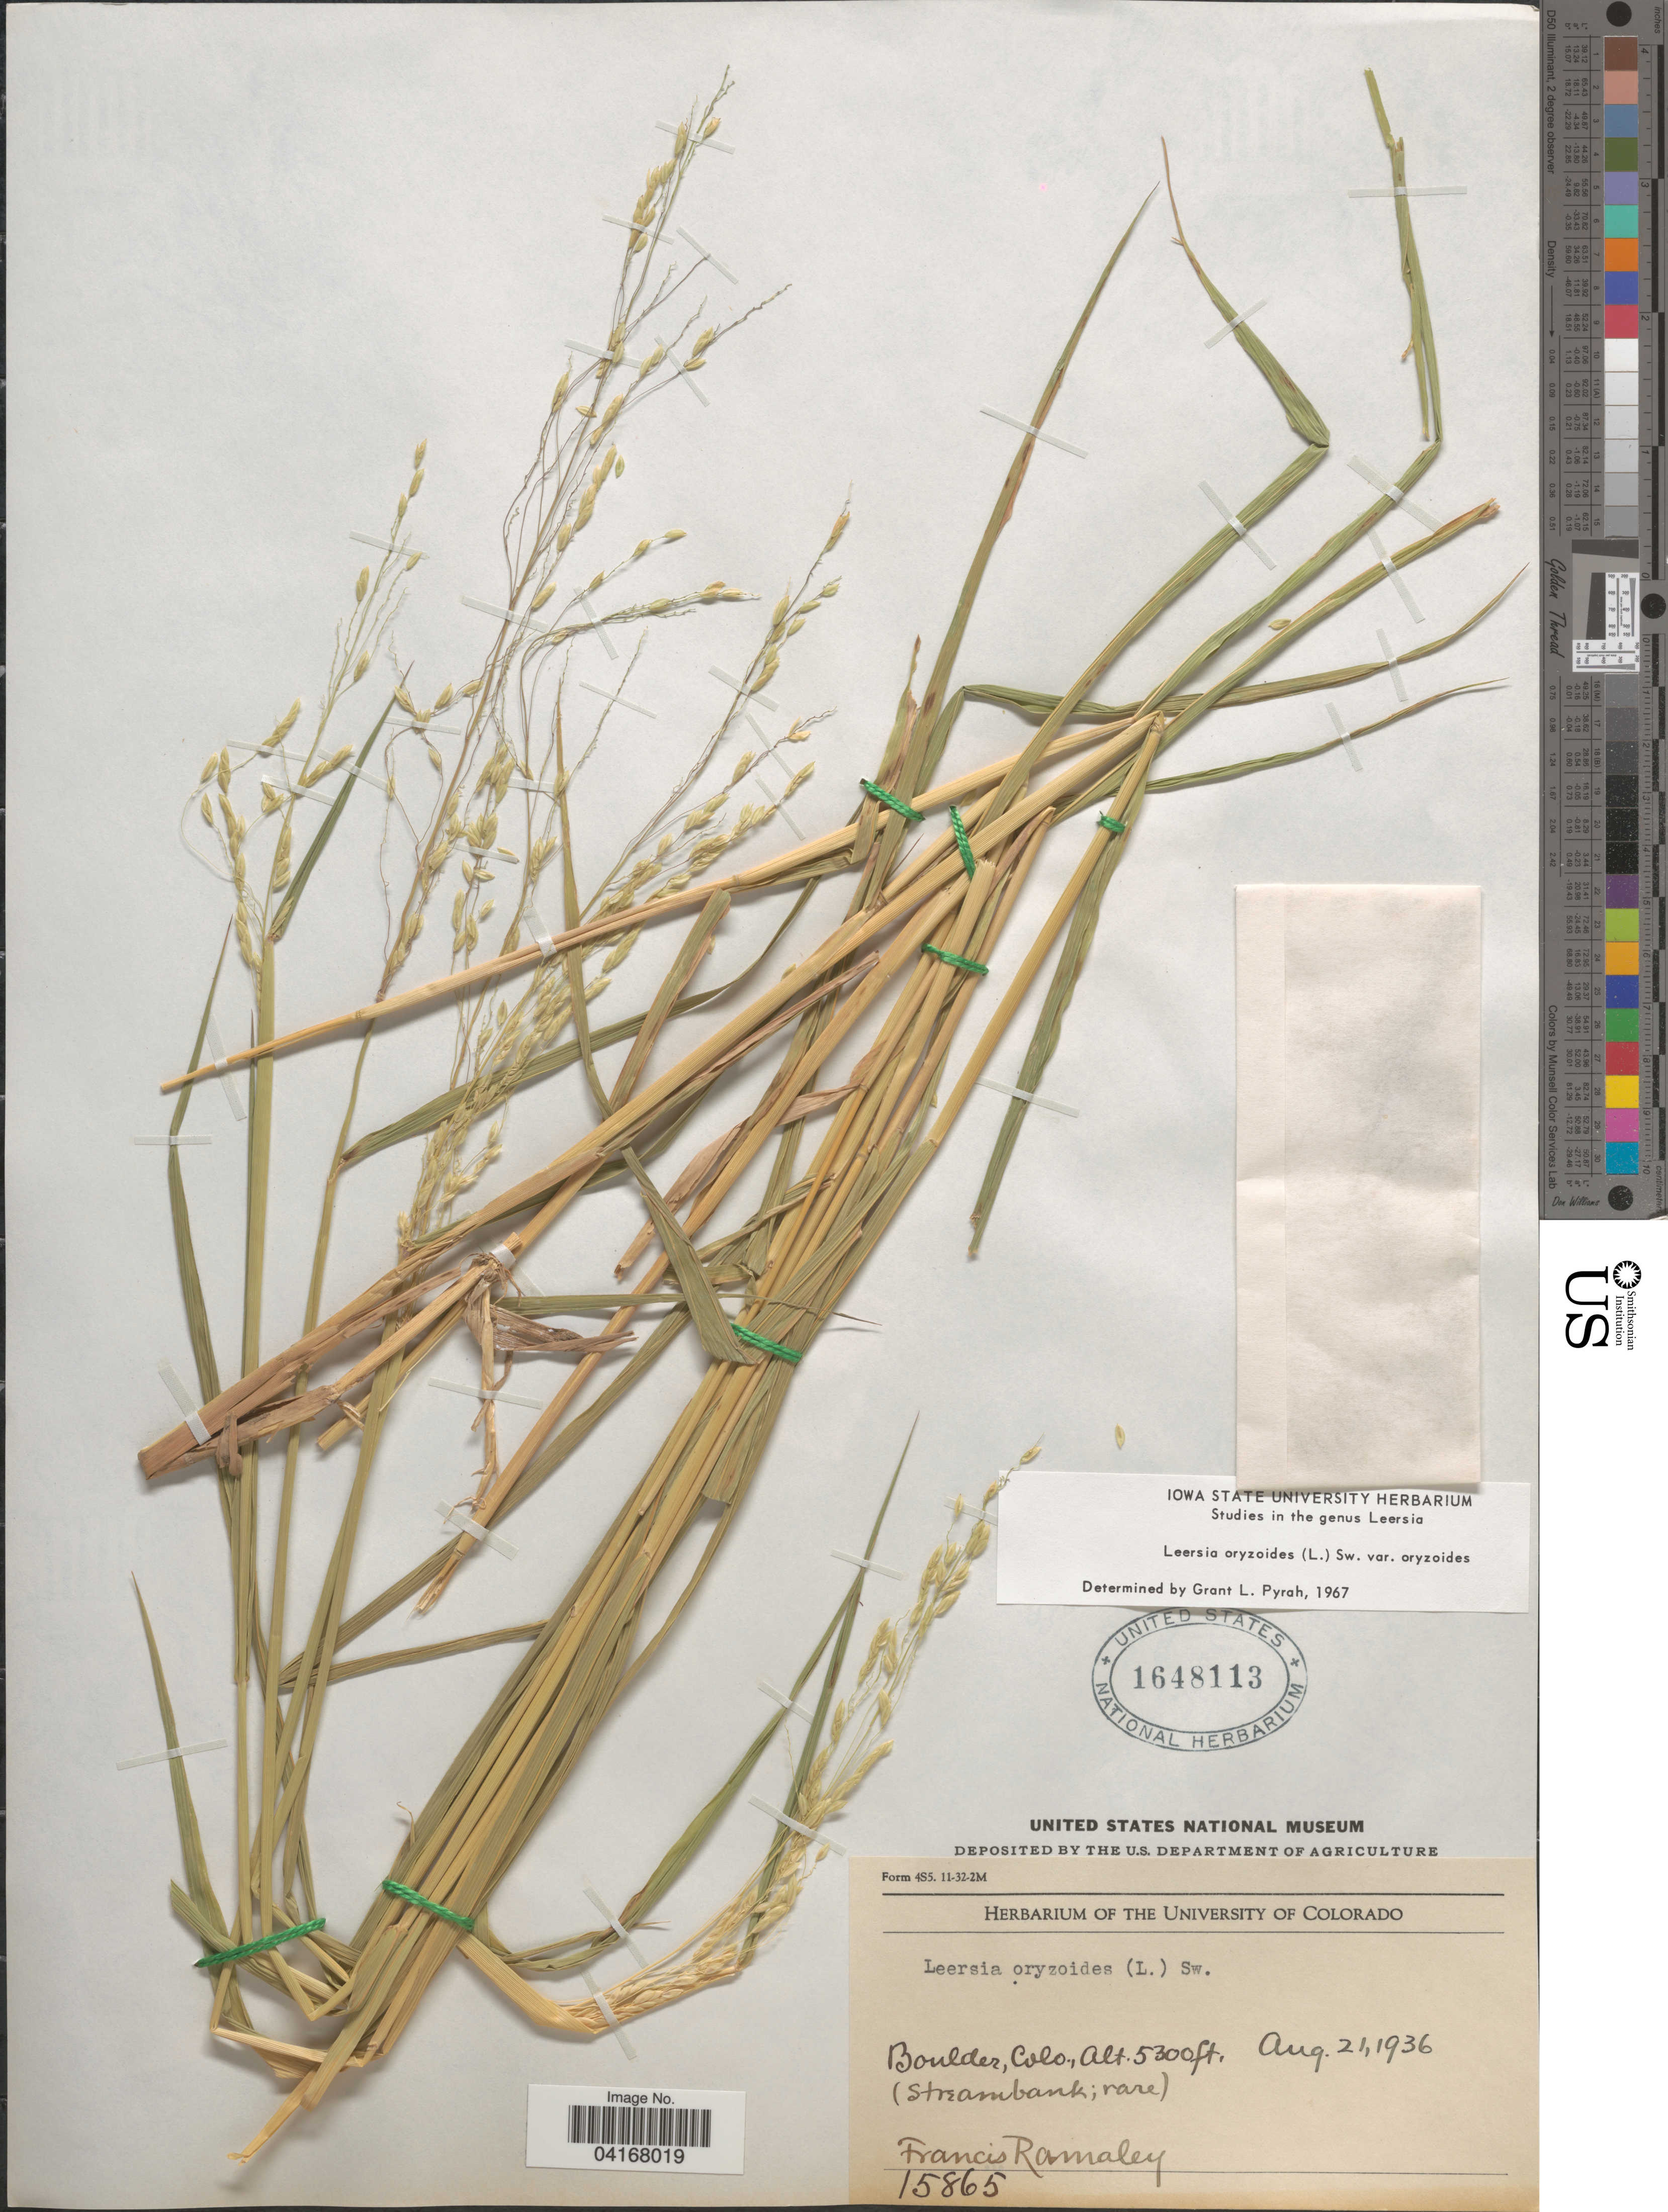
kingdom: Plantae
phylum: Tracheophyta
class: Liliopsida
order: Poales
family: Poaceae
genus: Leersia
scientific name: Leersia oryzoides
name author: (L.) Sw.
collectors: F. Ramaley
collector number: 15865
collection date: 1936-08-21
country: United States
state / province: Colorado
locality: Boulder.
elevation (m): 1615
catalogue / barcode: US 1648113